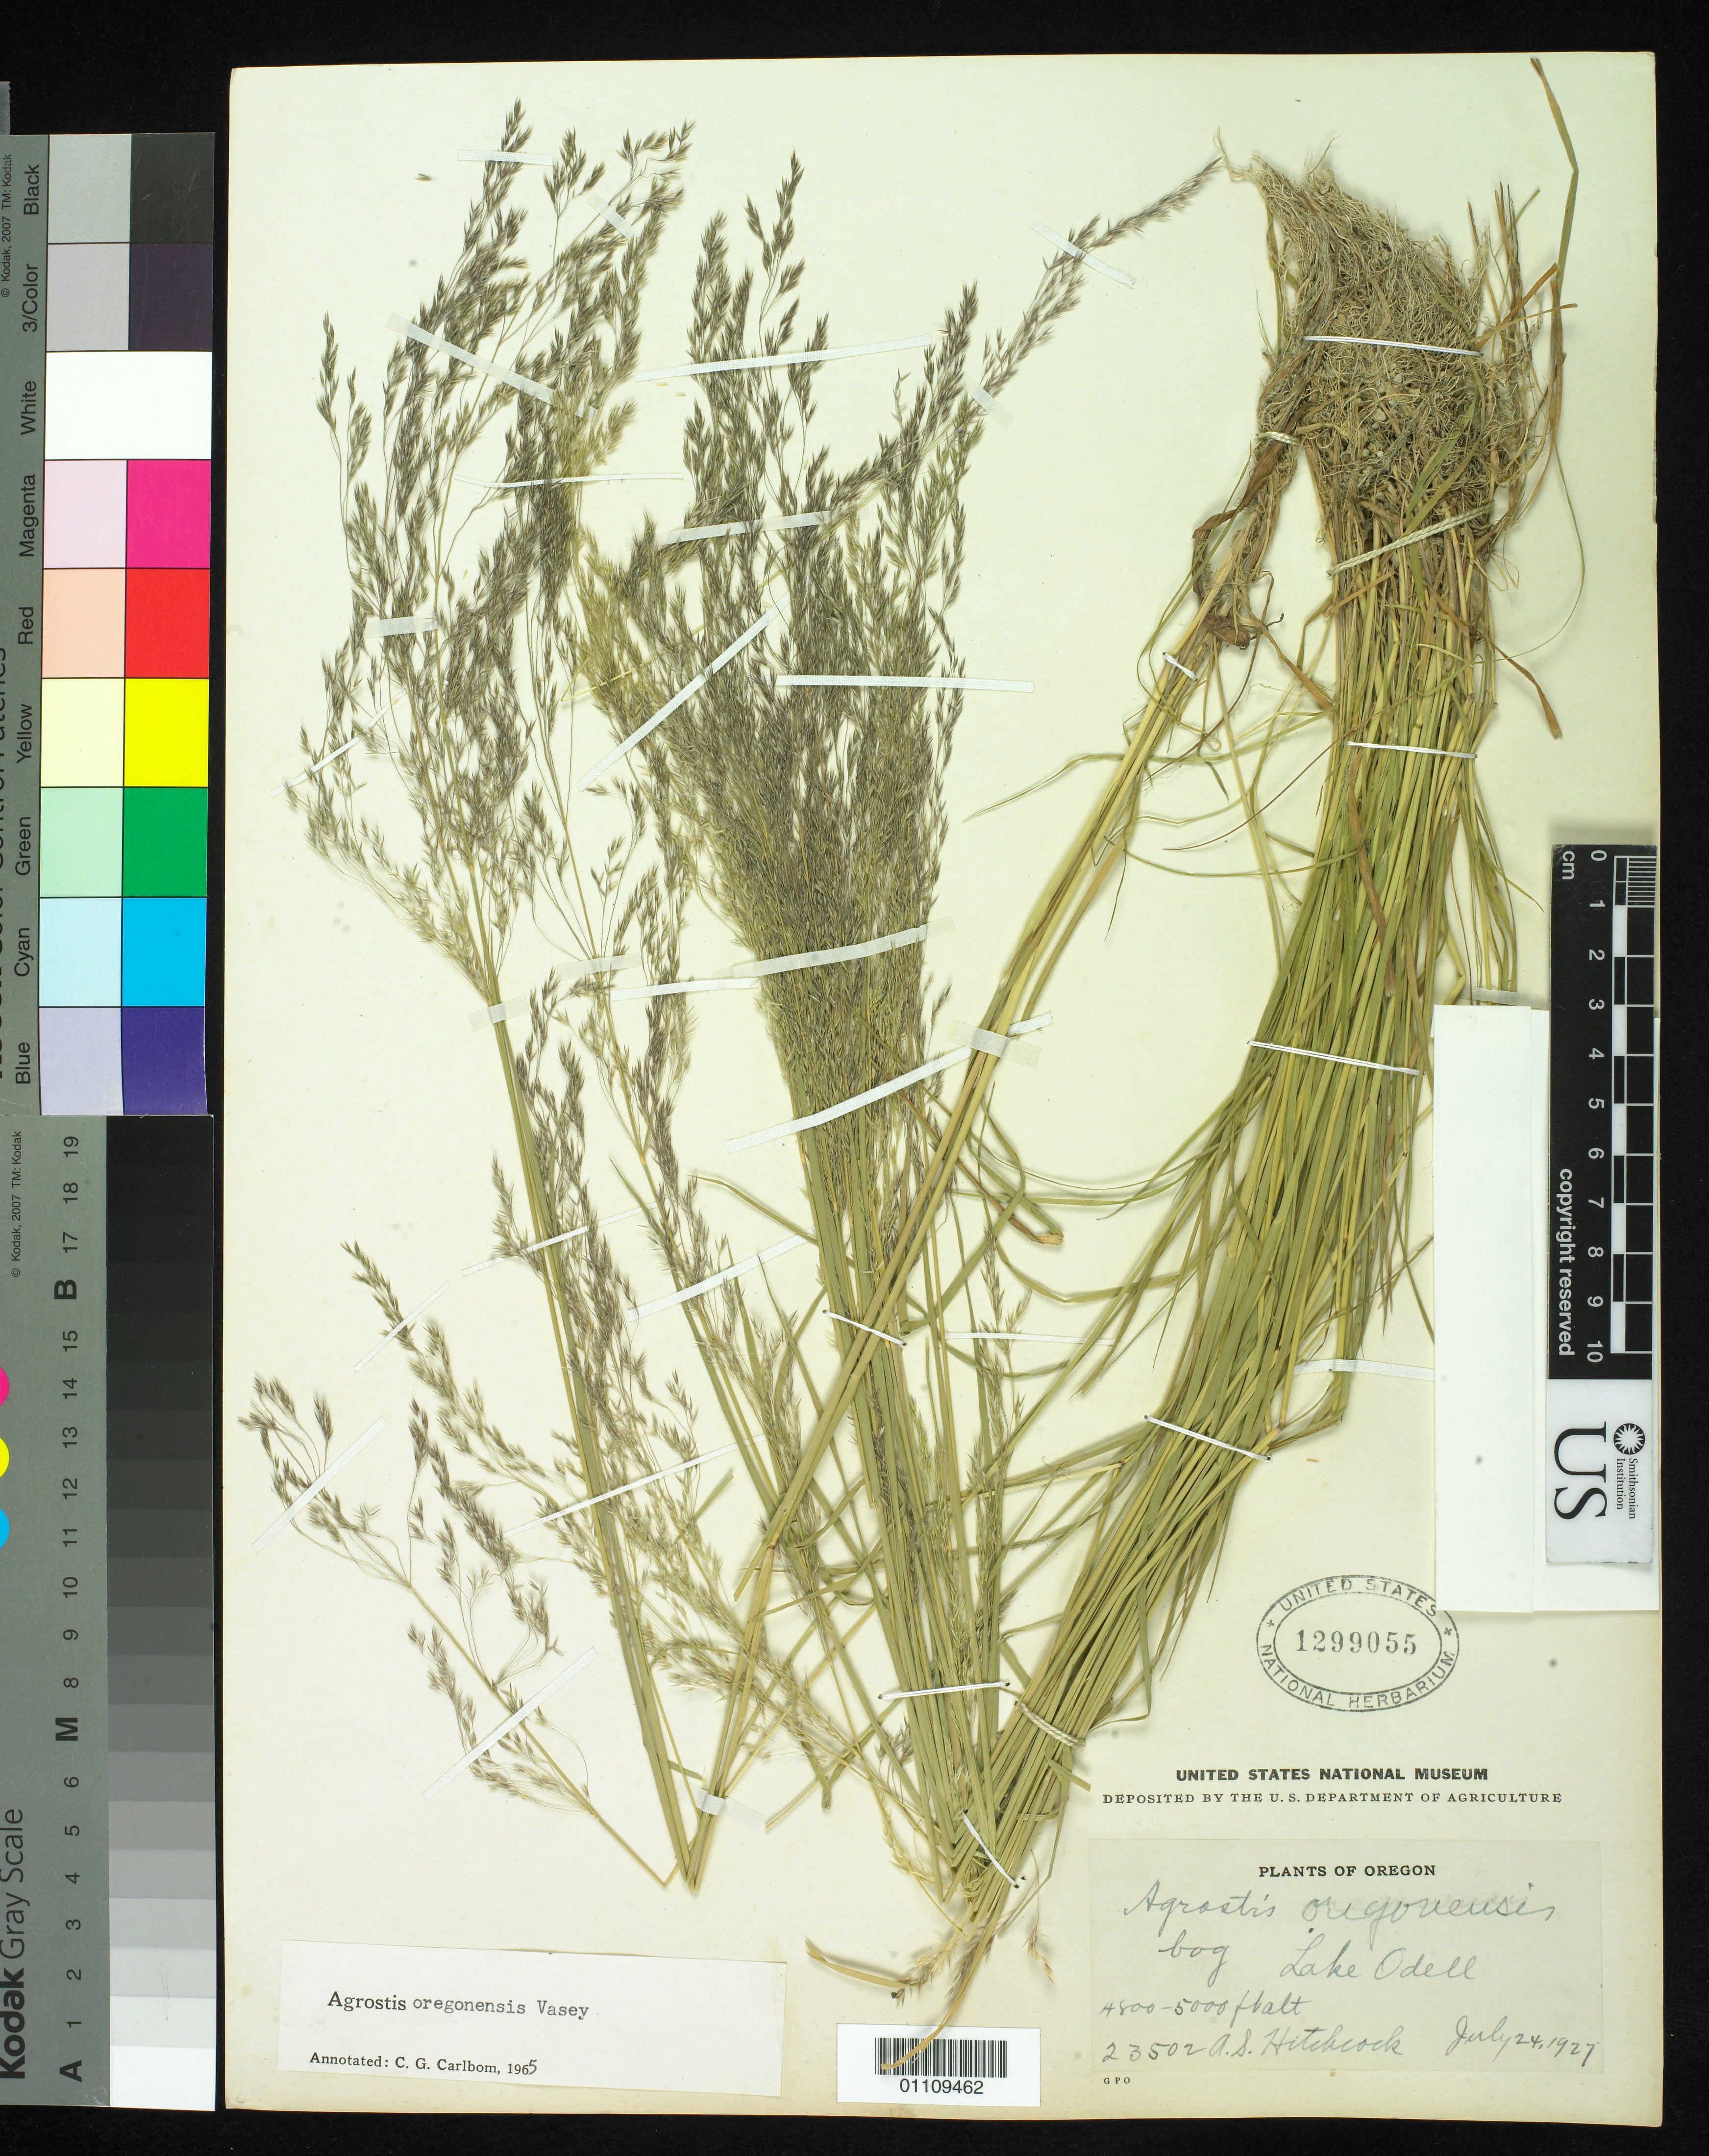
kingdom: Plantae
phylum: Tracheophyta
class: Liliopsida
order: Poales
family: Poaceae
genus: Agrostis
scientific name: Agrostis oregonensis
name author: Vasey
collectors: A. S. Hitchcock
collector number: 23502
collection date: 1927-07-24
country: United States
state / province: Oregon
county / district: Klamath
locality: Odell Lake.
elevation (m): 1463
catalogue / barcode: US 1299055